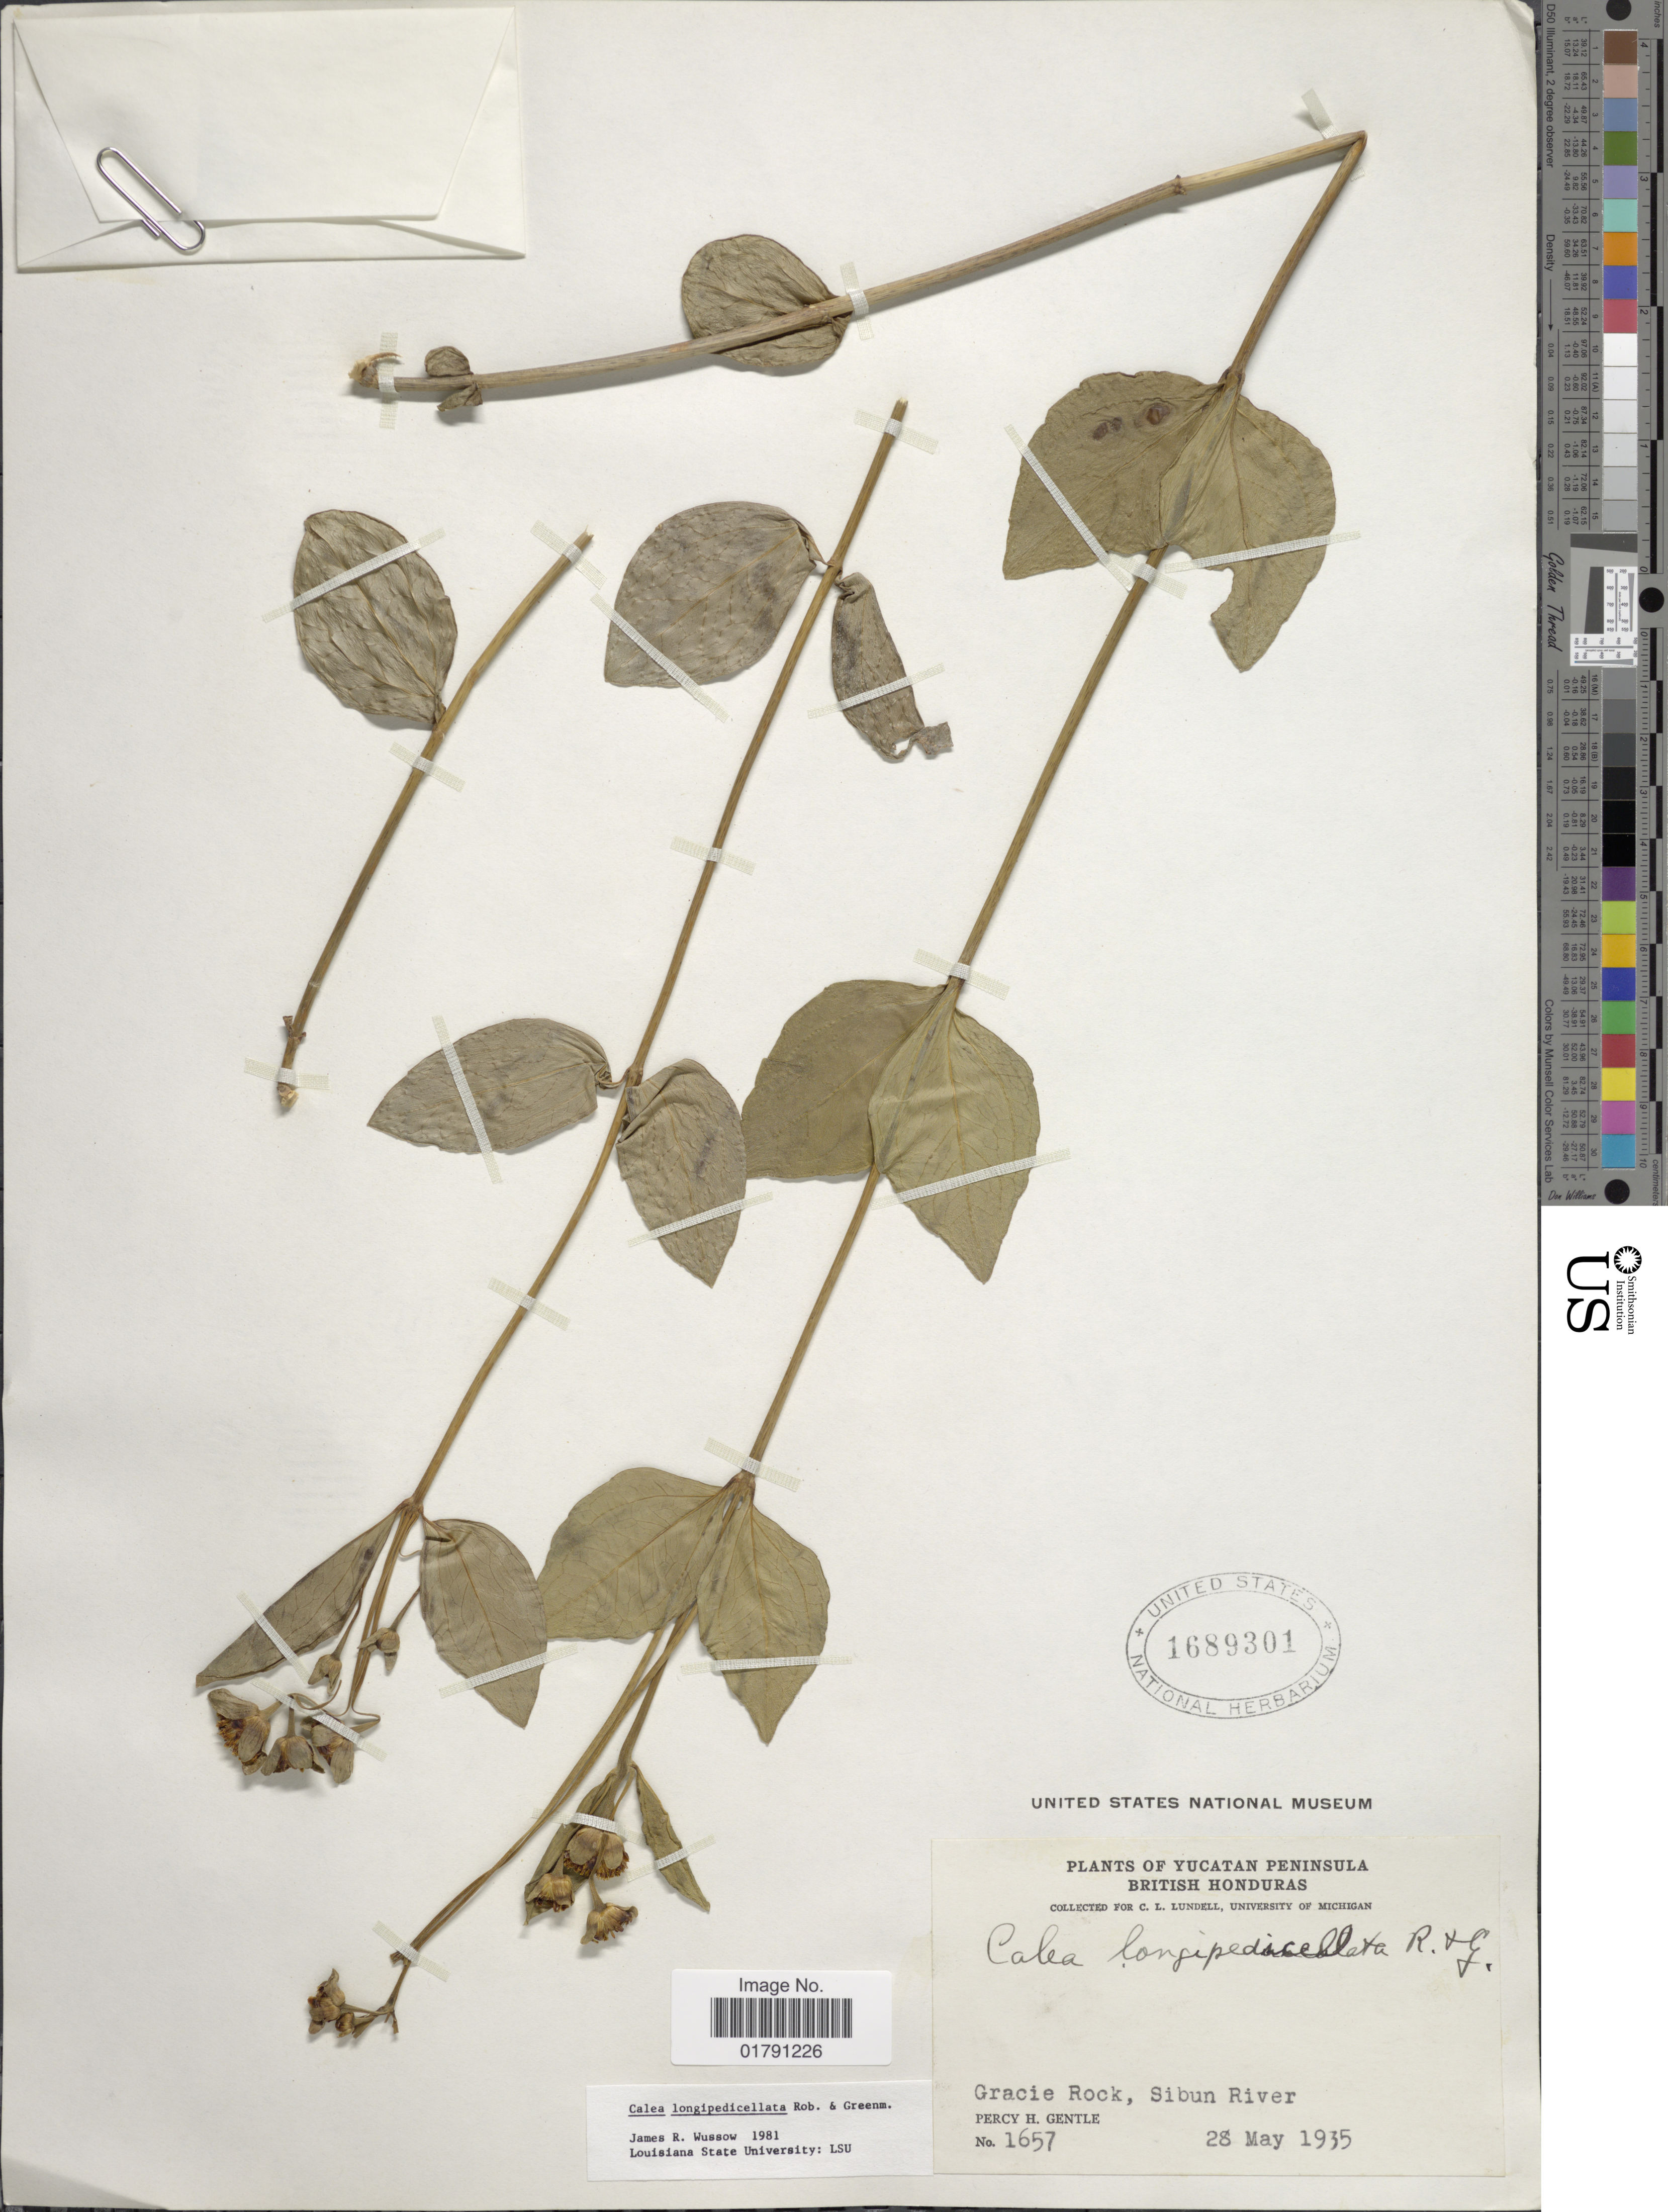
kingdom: Plantae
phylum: Tracheophyta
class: Magnoliopsida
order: Asterales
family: Asteraceae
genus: Calea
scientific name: Calea longipedicellata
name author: B.L. Rob. & Greenm.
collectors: P. H. Gentle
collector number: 1657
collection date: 1935-05-28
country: Belize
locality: Yucatan Peninsula, British Honduras, Gracie Rock, Sibun River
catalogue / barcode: US 1689301